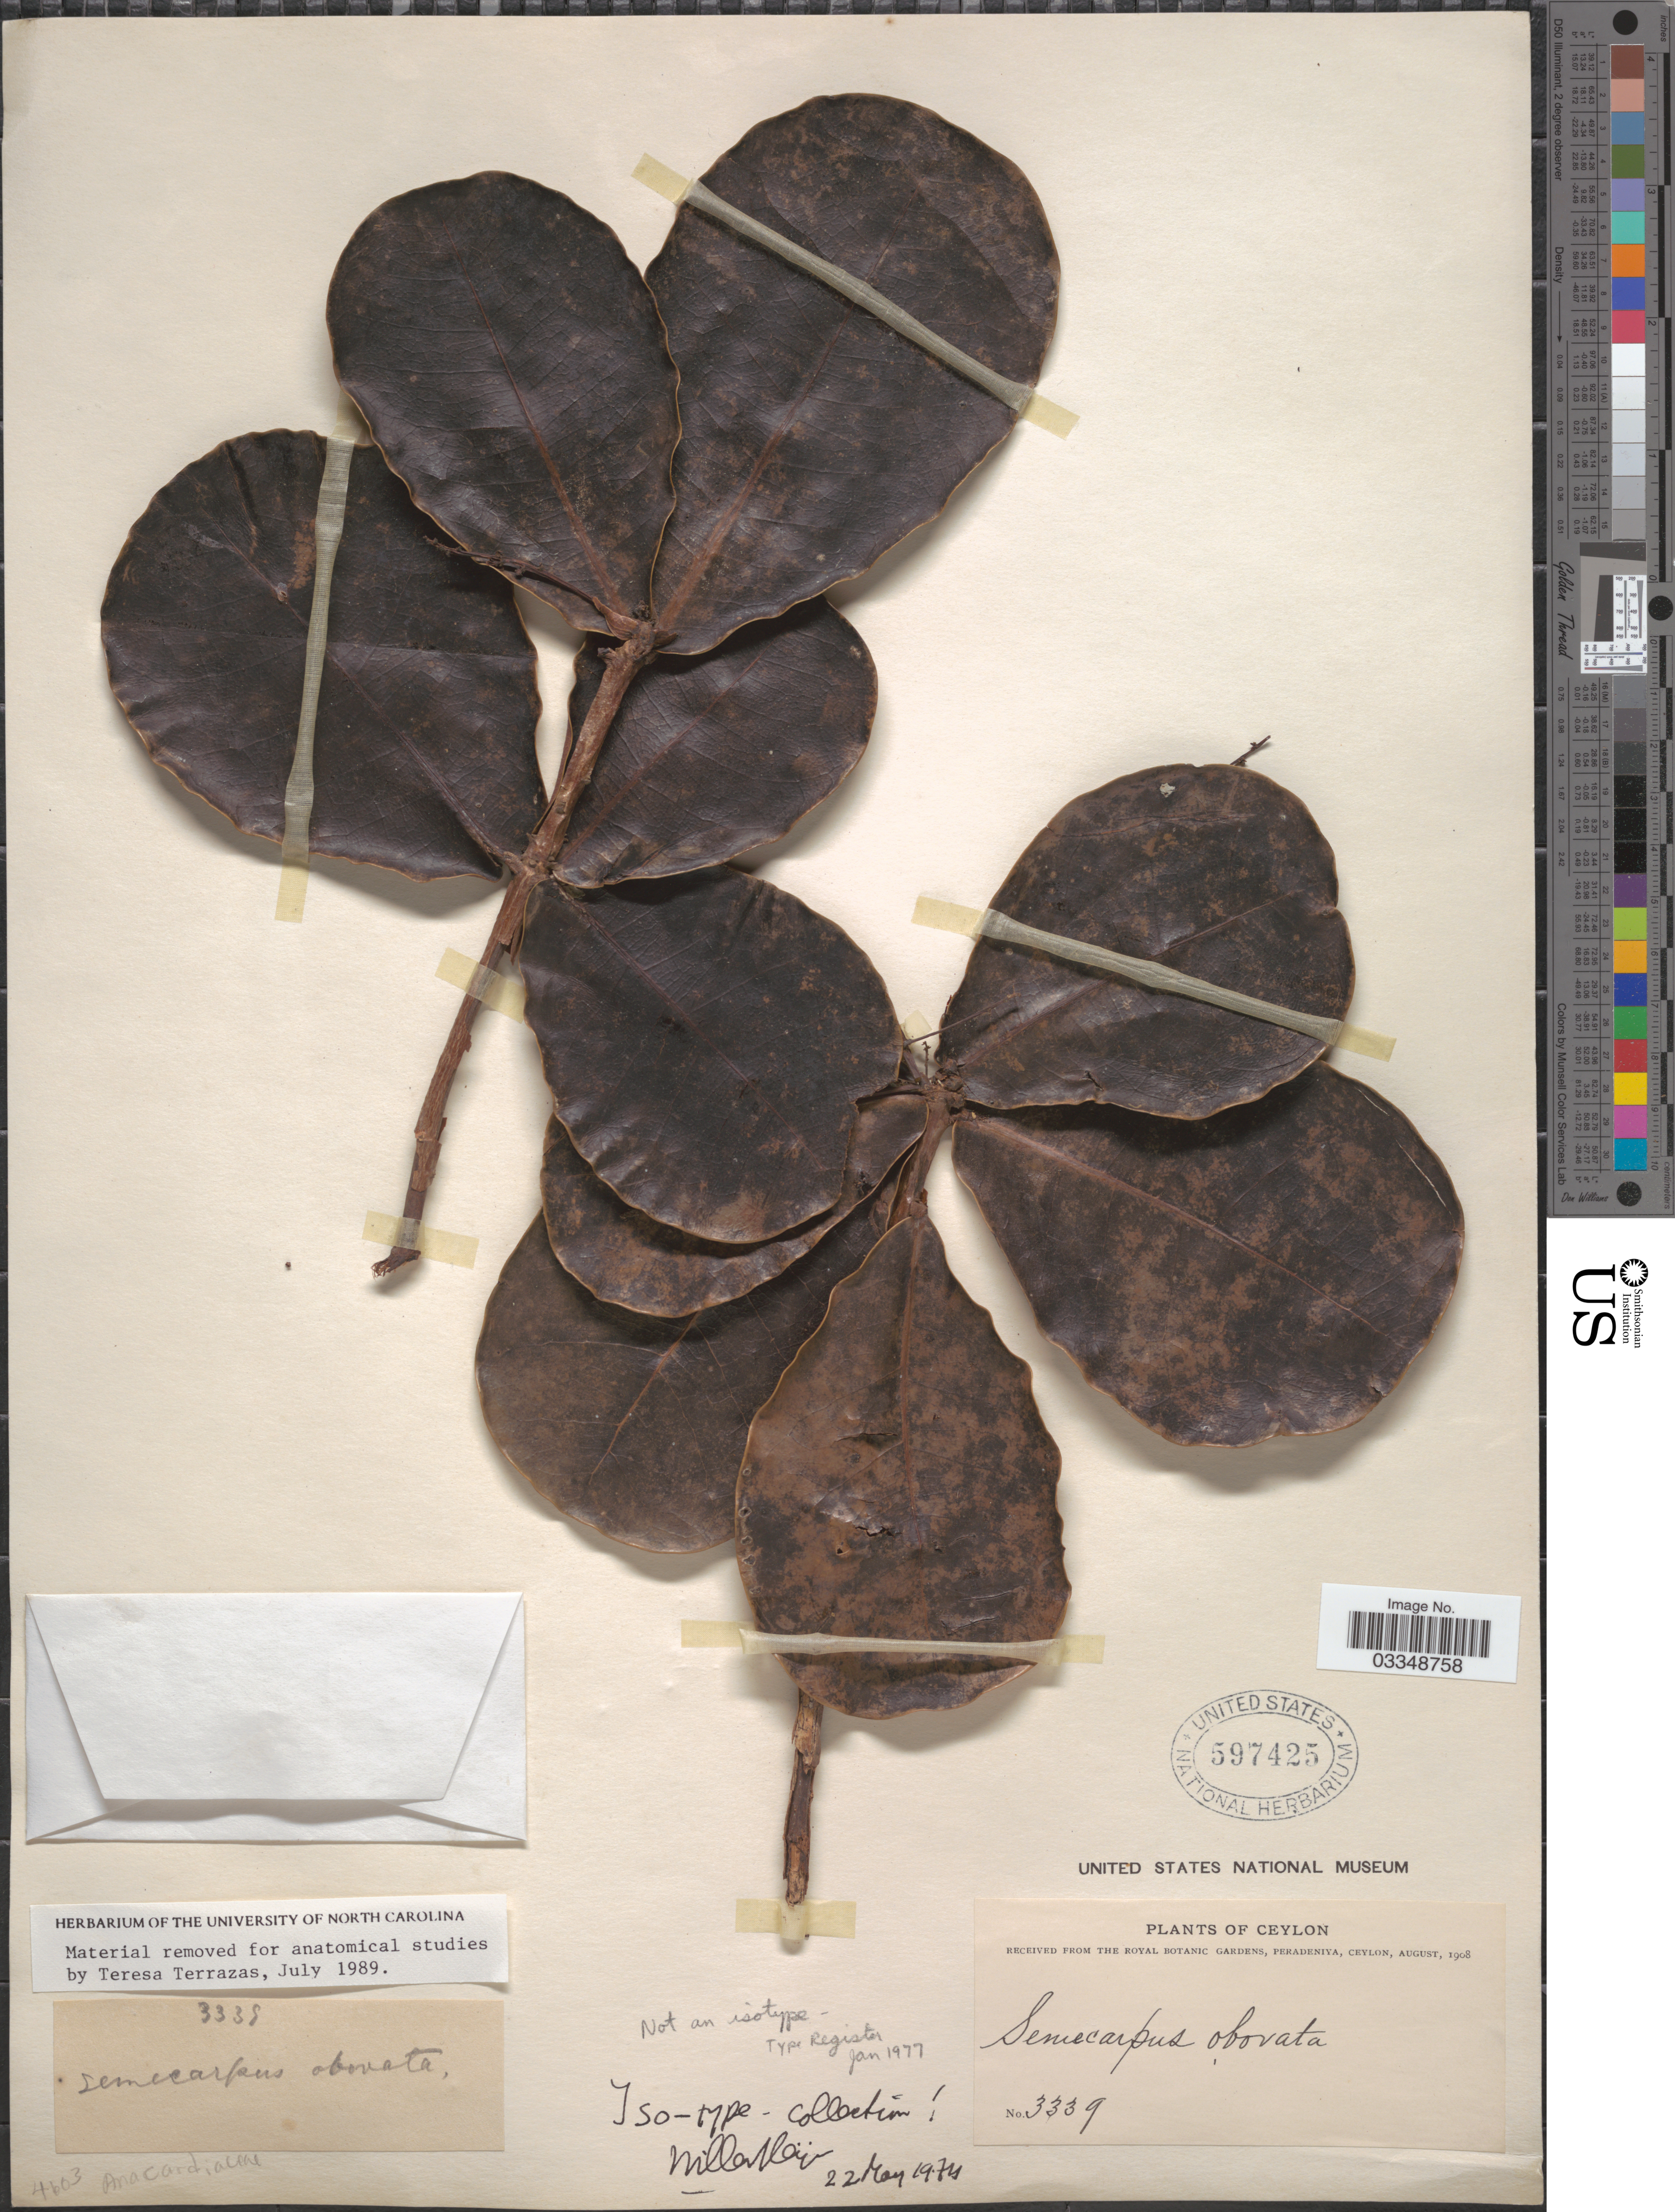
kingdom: Plantae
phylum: Tracheophyta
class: Magnoliopsida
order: Sapindales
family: Anacardiaceae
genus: Semecarpus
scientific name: Semecarpus obovatus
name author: Moon ex Thwaites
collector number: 3339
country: Sri Lanka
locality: Ceylon.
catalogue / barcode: US 597425